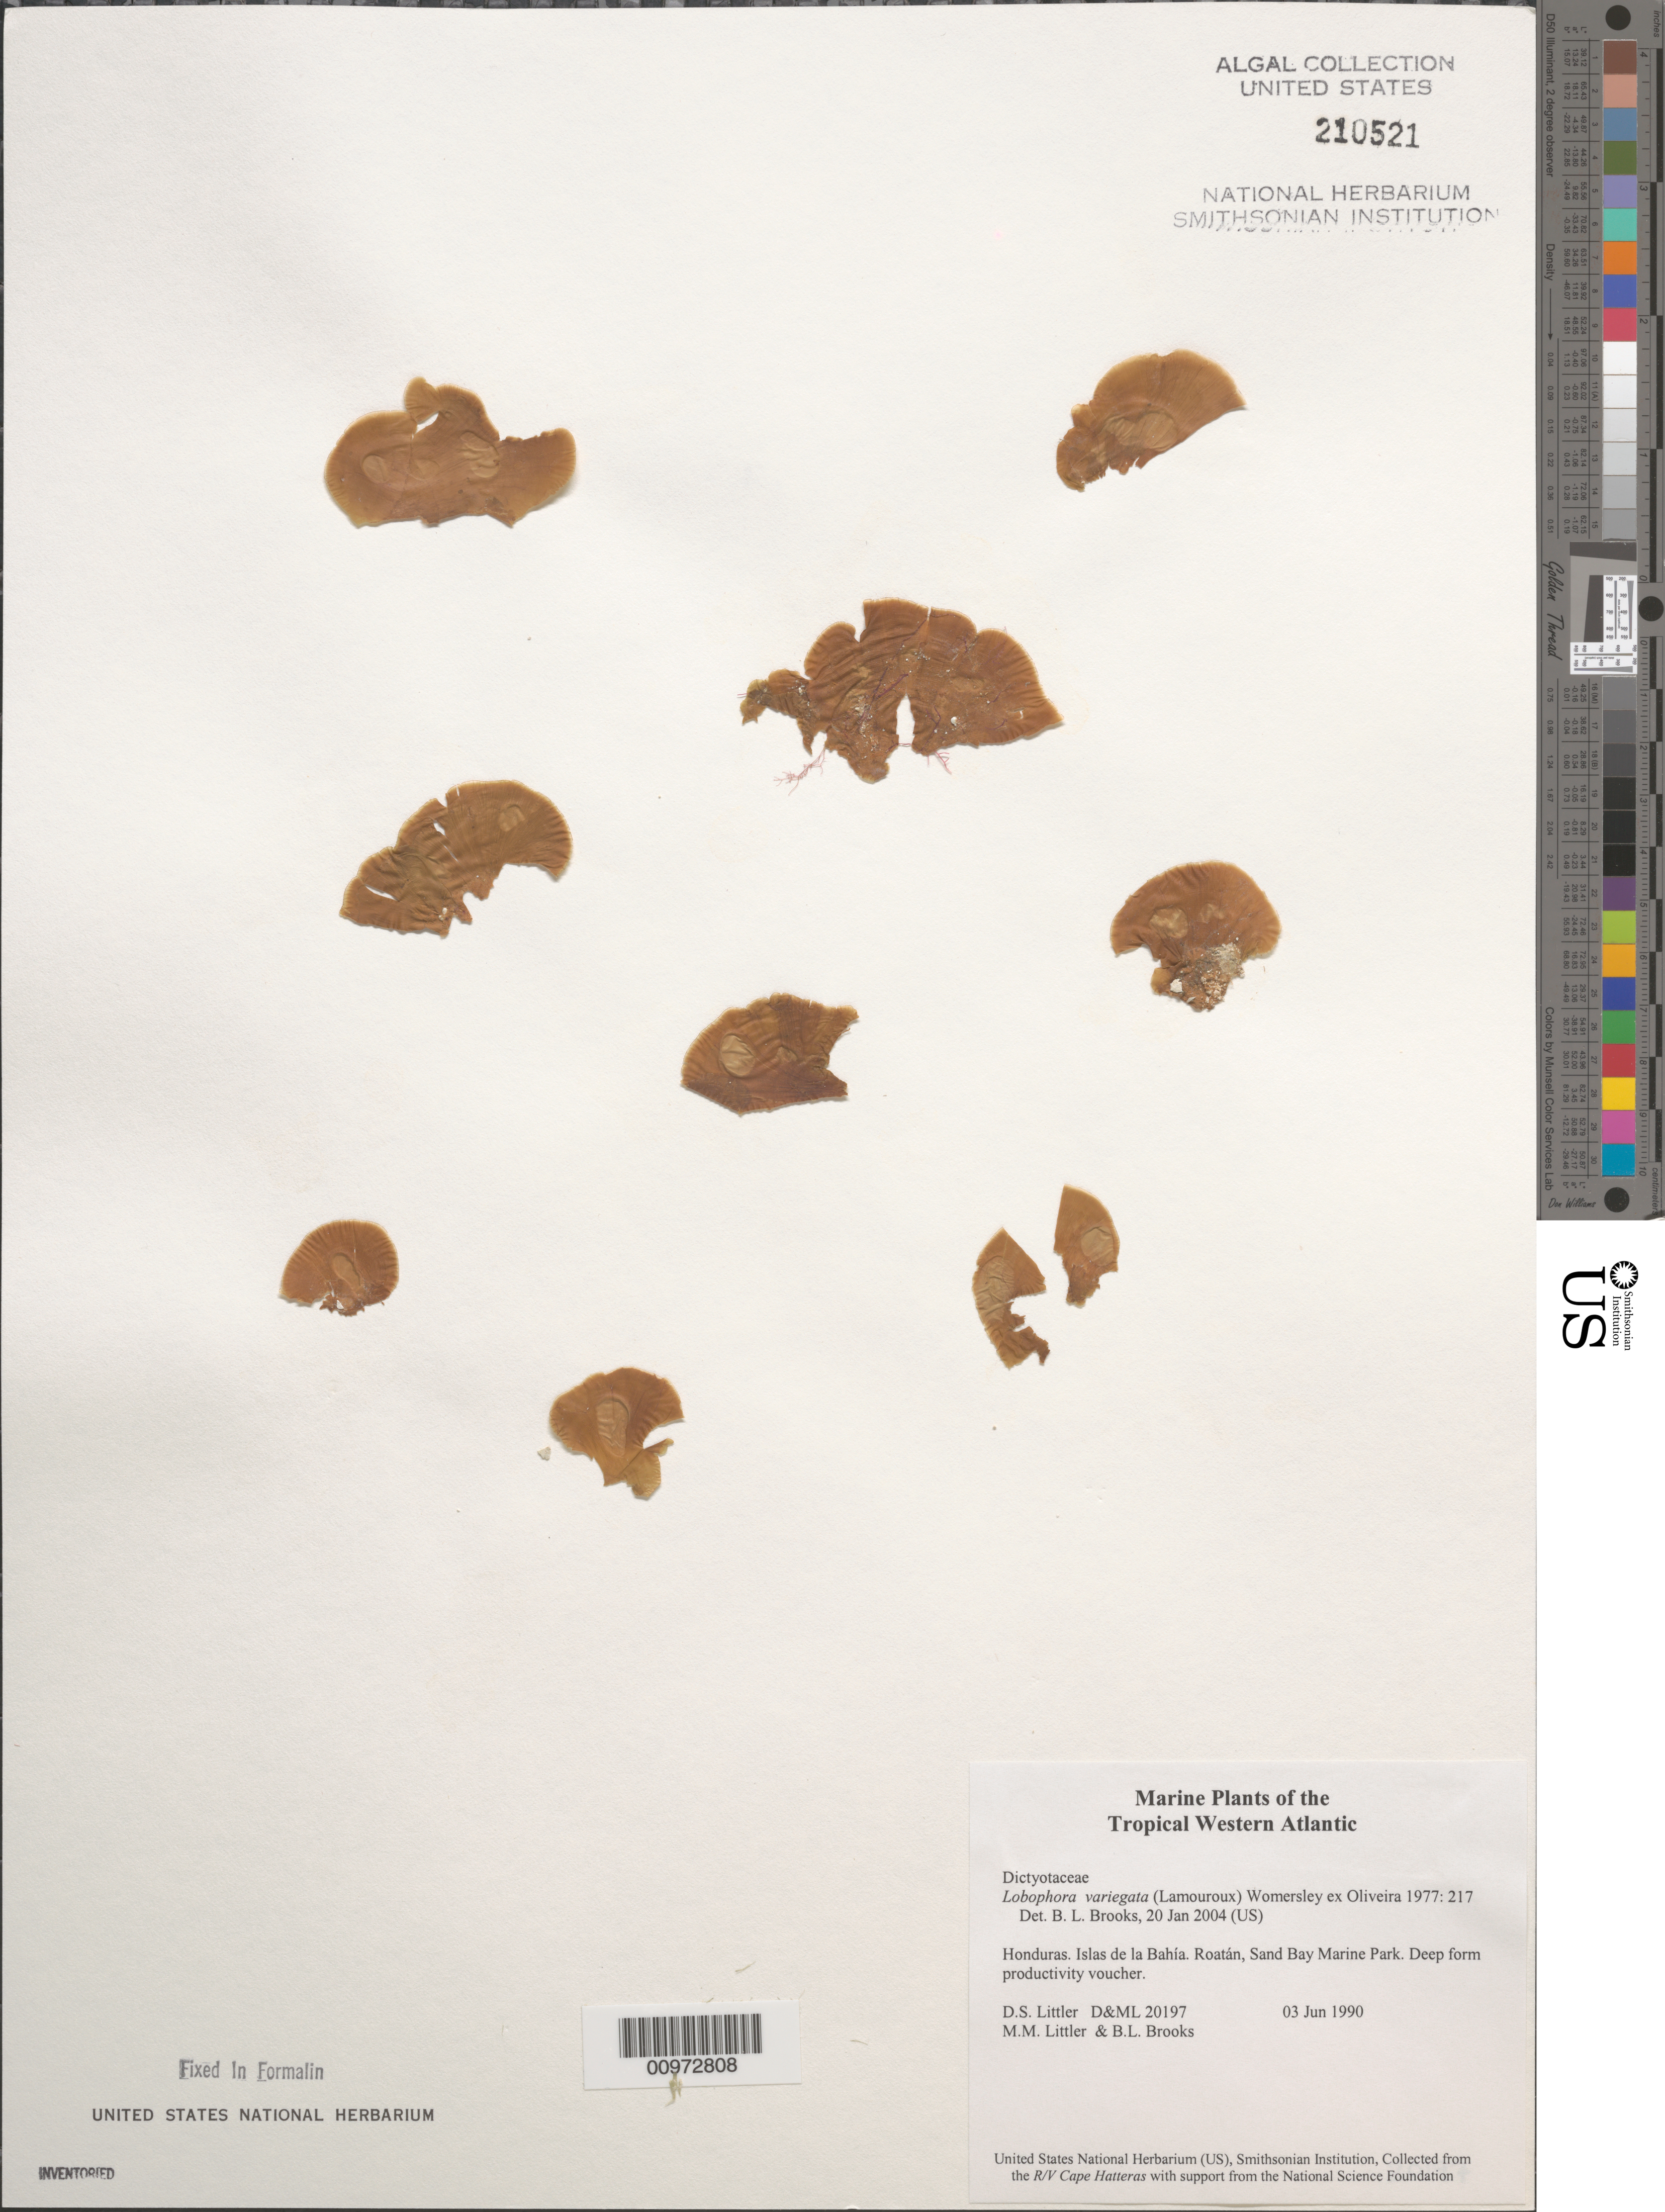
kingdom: Chromista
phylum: Ochrophyta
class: Phaeophyceae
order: Dictyotales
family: Dictyotaceae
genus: Lobophora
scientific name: Lobophora variegata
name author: (J.V.Lamouroux) Womersley & E.C. Oliveira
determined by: Brooks, B. L., (BOT), Smithsonian Institution - National Museum of Natural History (UNITED STATES)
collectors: D. S. Littler, M. M. Littler & B. Brooks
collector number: D&ML 20197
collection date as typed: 03 Jun 1990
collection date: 1990-06-03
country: Honduras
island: Roatan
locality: Sand Bay Marine Park, north side of west end of island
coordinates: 16 19.707"N, 86 35.201'W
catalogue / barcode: US 210521